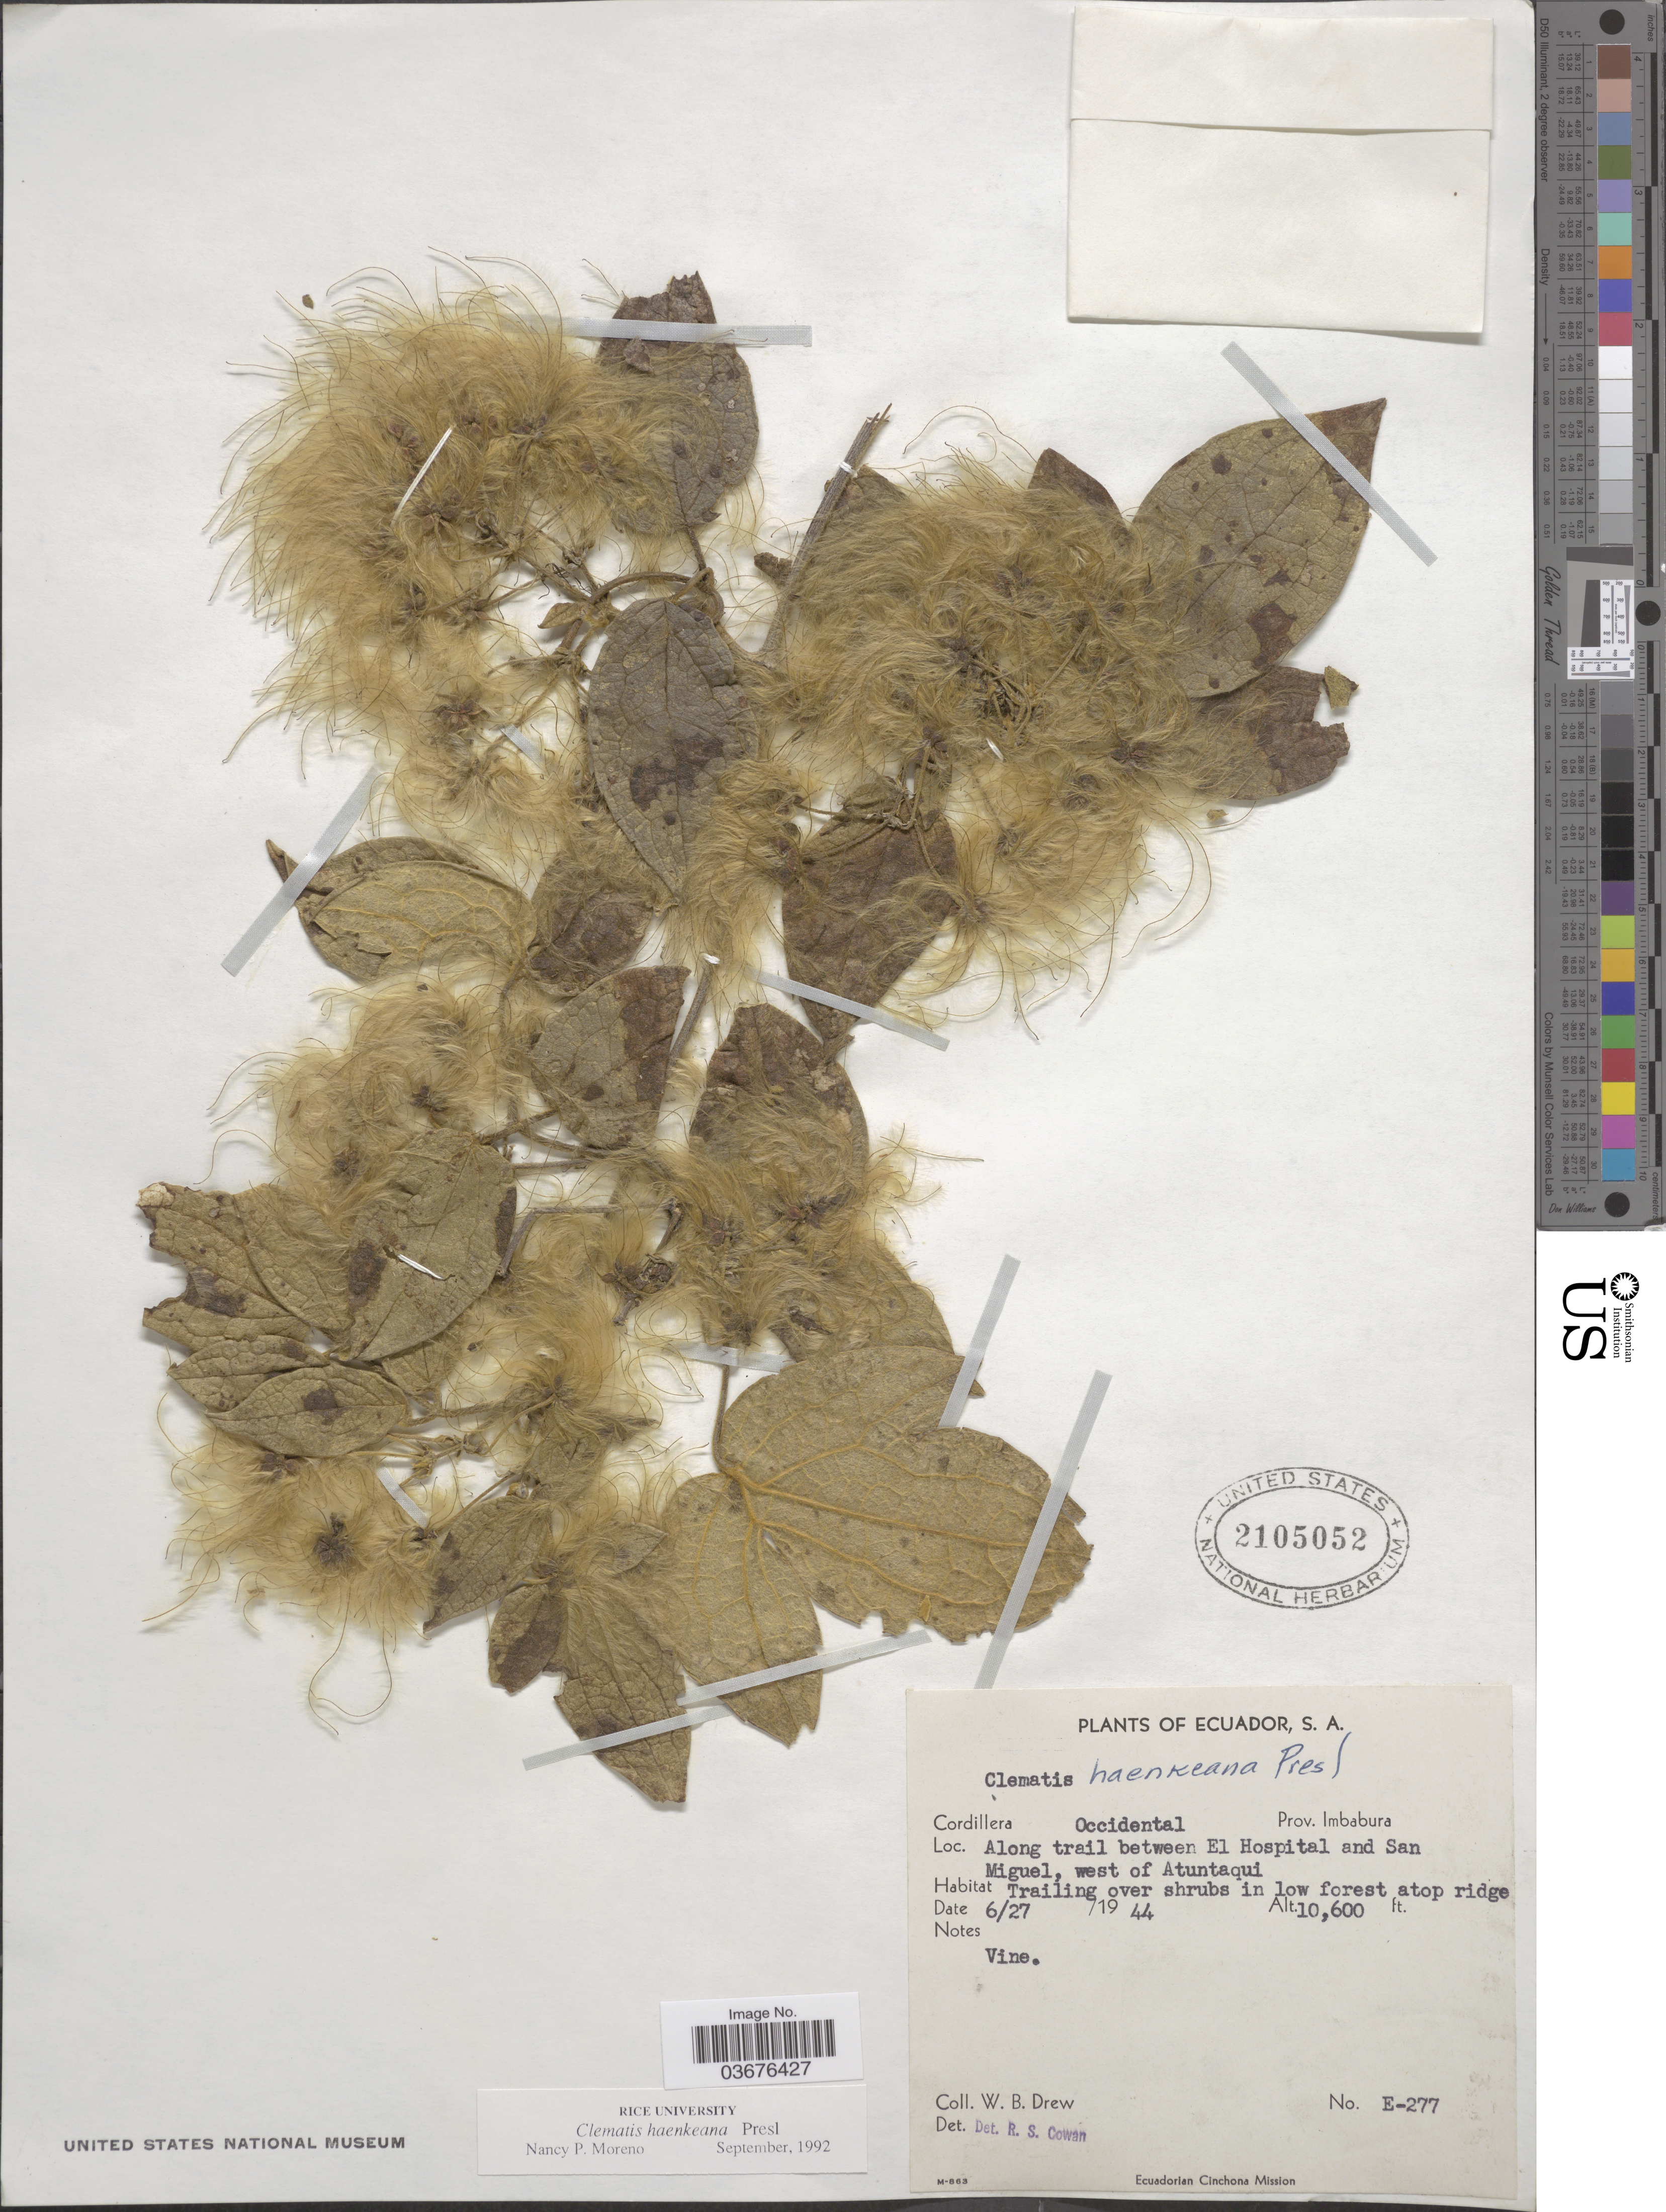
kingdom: Plantae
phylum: Tracheophyta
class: Magnoliopsida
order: Ranunculales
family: Ranunculaceae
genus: Clematis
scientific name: Clematis haenkeana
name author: C. Presl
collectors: W. B. Drew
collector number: E-277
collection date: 1944-06-27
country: Ecuador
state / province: Imbabura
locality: Cordillera Occidental. Along trail between El Hospital and San Miguel, west of Atuntaqui.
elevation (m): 3231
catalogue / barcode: US 2105052